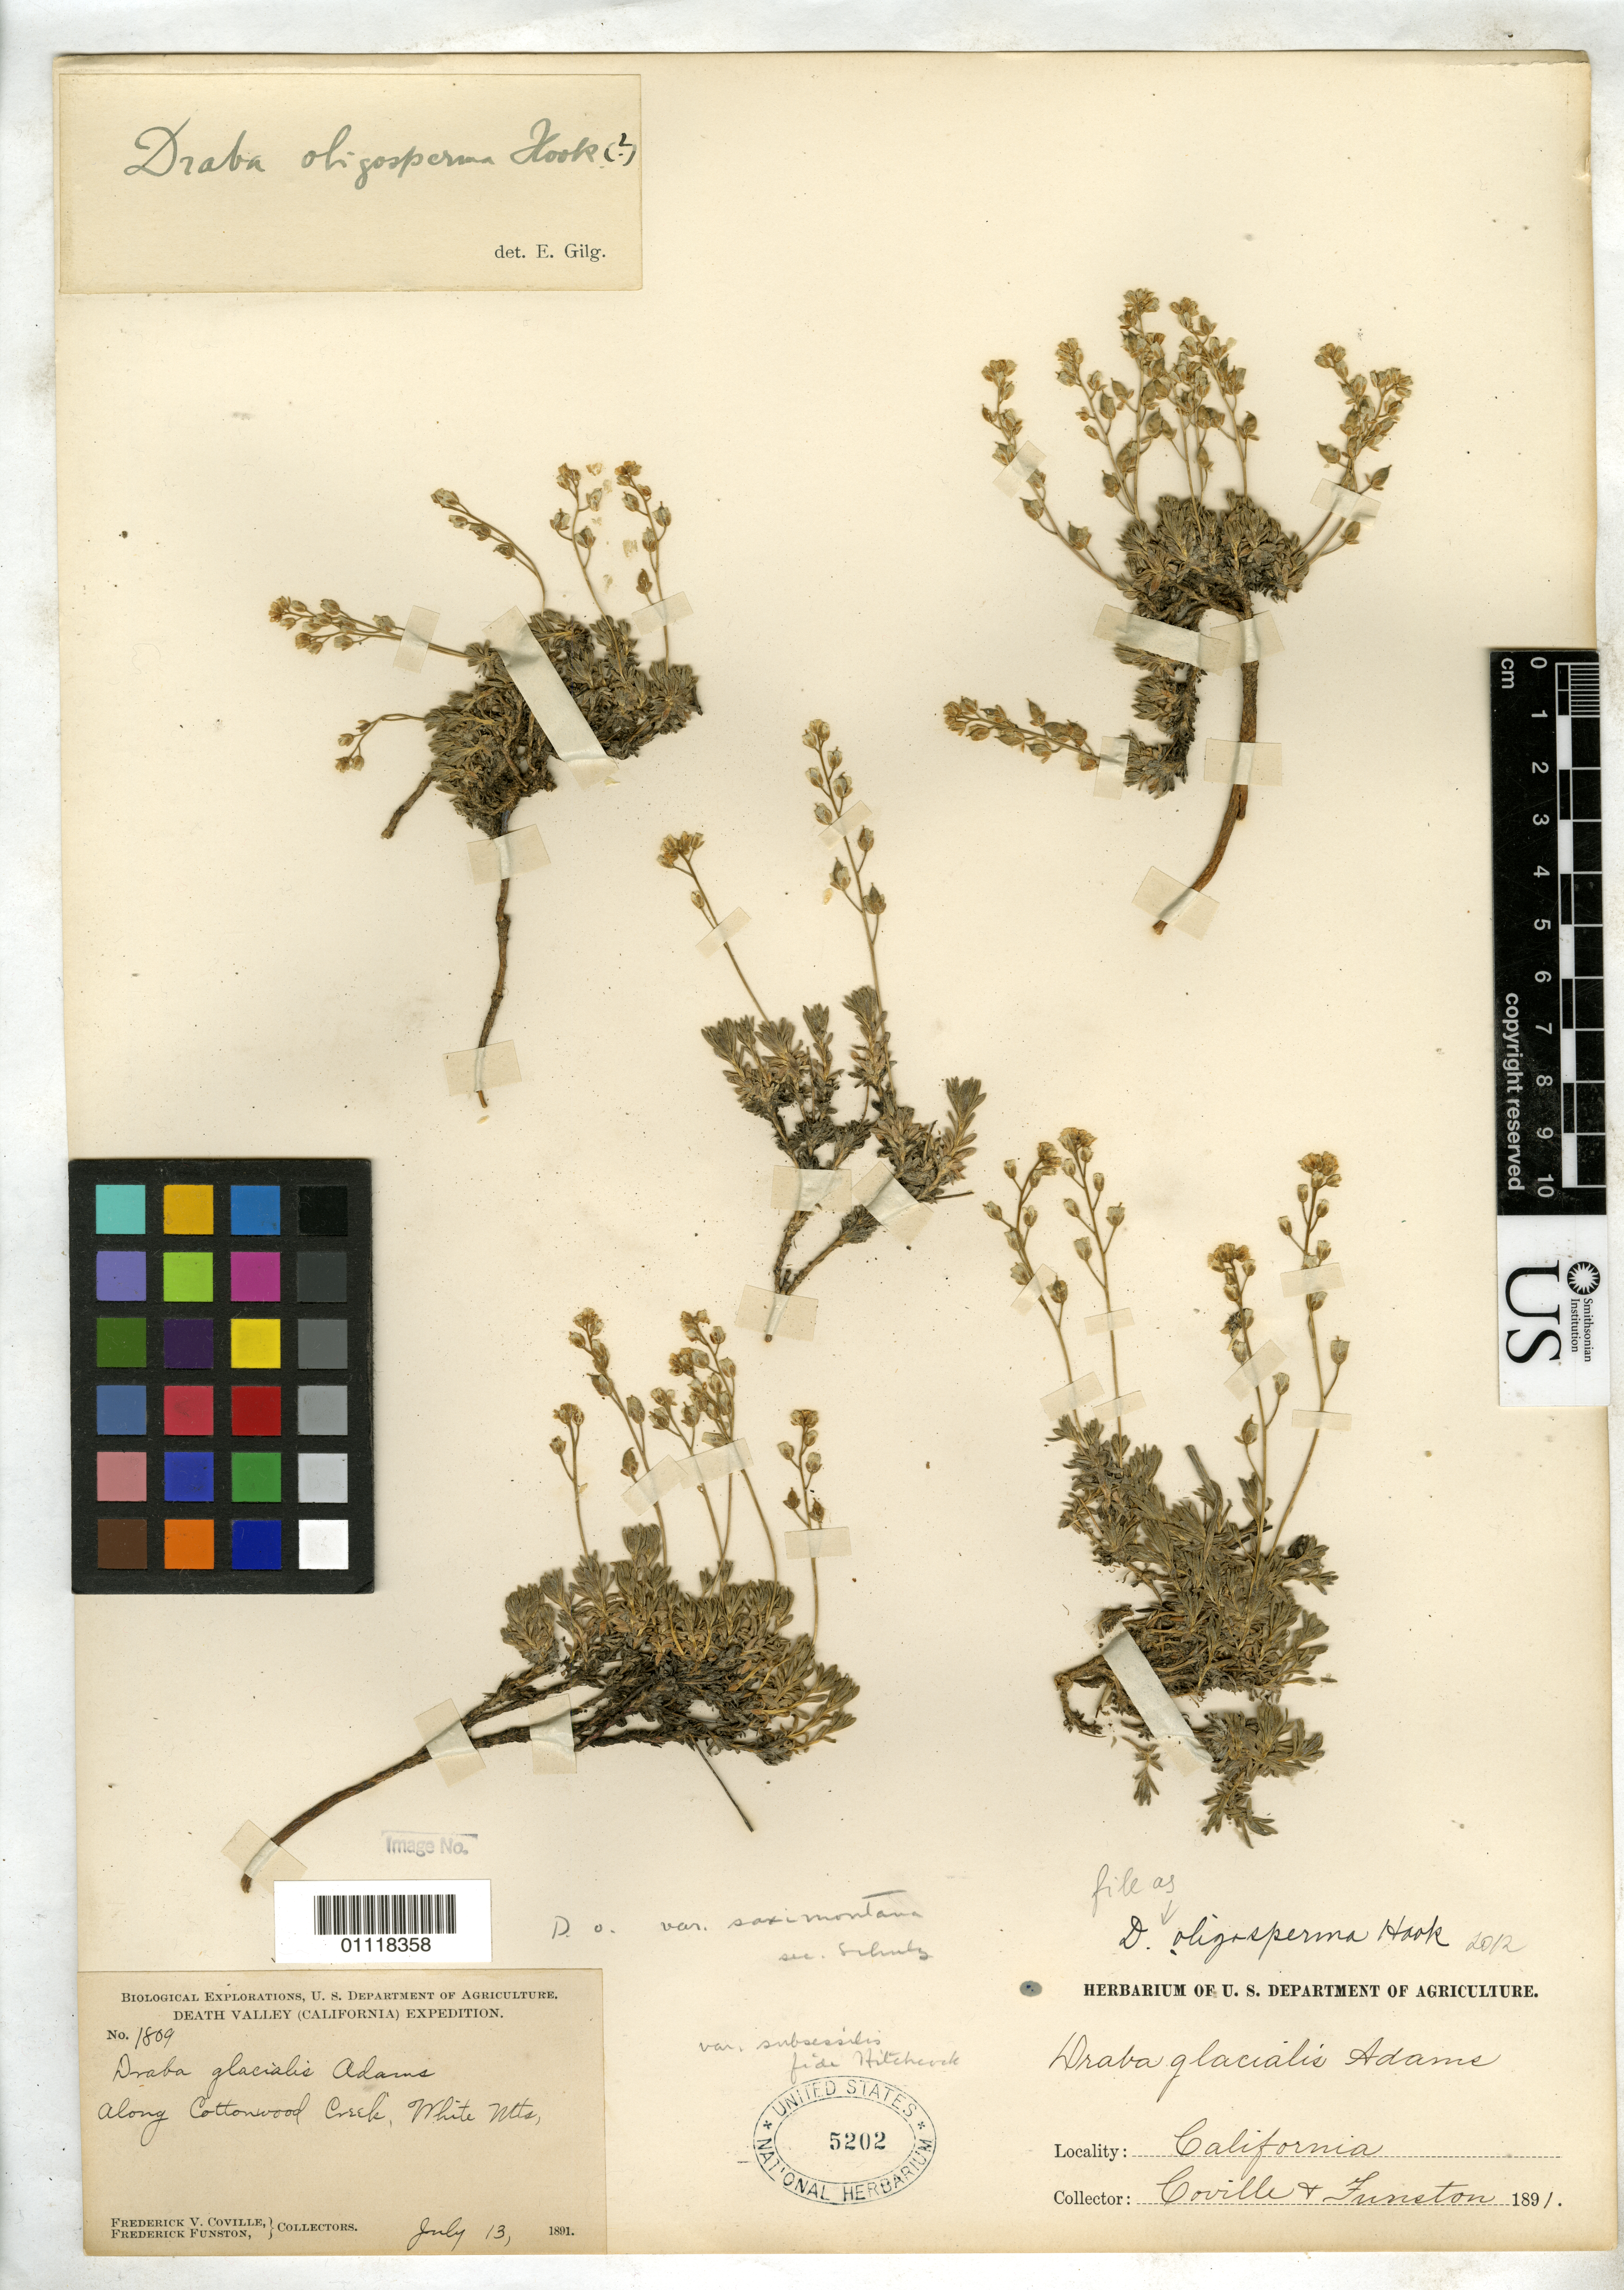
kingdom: Plantae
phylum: Tracheophyta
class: Magnoliopsida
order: Brassicales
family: Brassicaceae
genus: Draba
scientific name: Draba oligosperma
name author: Hook.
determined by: Gilg, E. F.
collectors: F. V. Coville & F. Funston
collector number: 1809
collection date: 1891-07-13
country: United States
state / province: California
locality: Along Cottonwood Creek, White Mts.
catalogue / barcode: US 5202